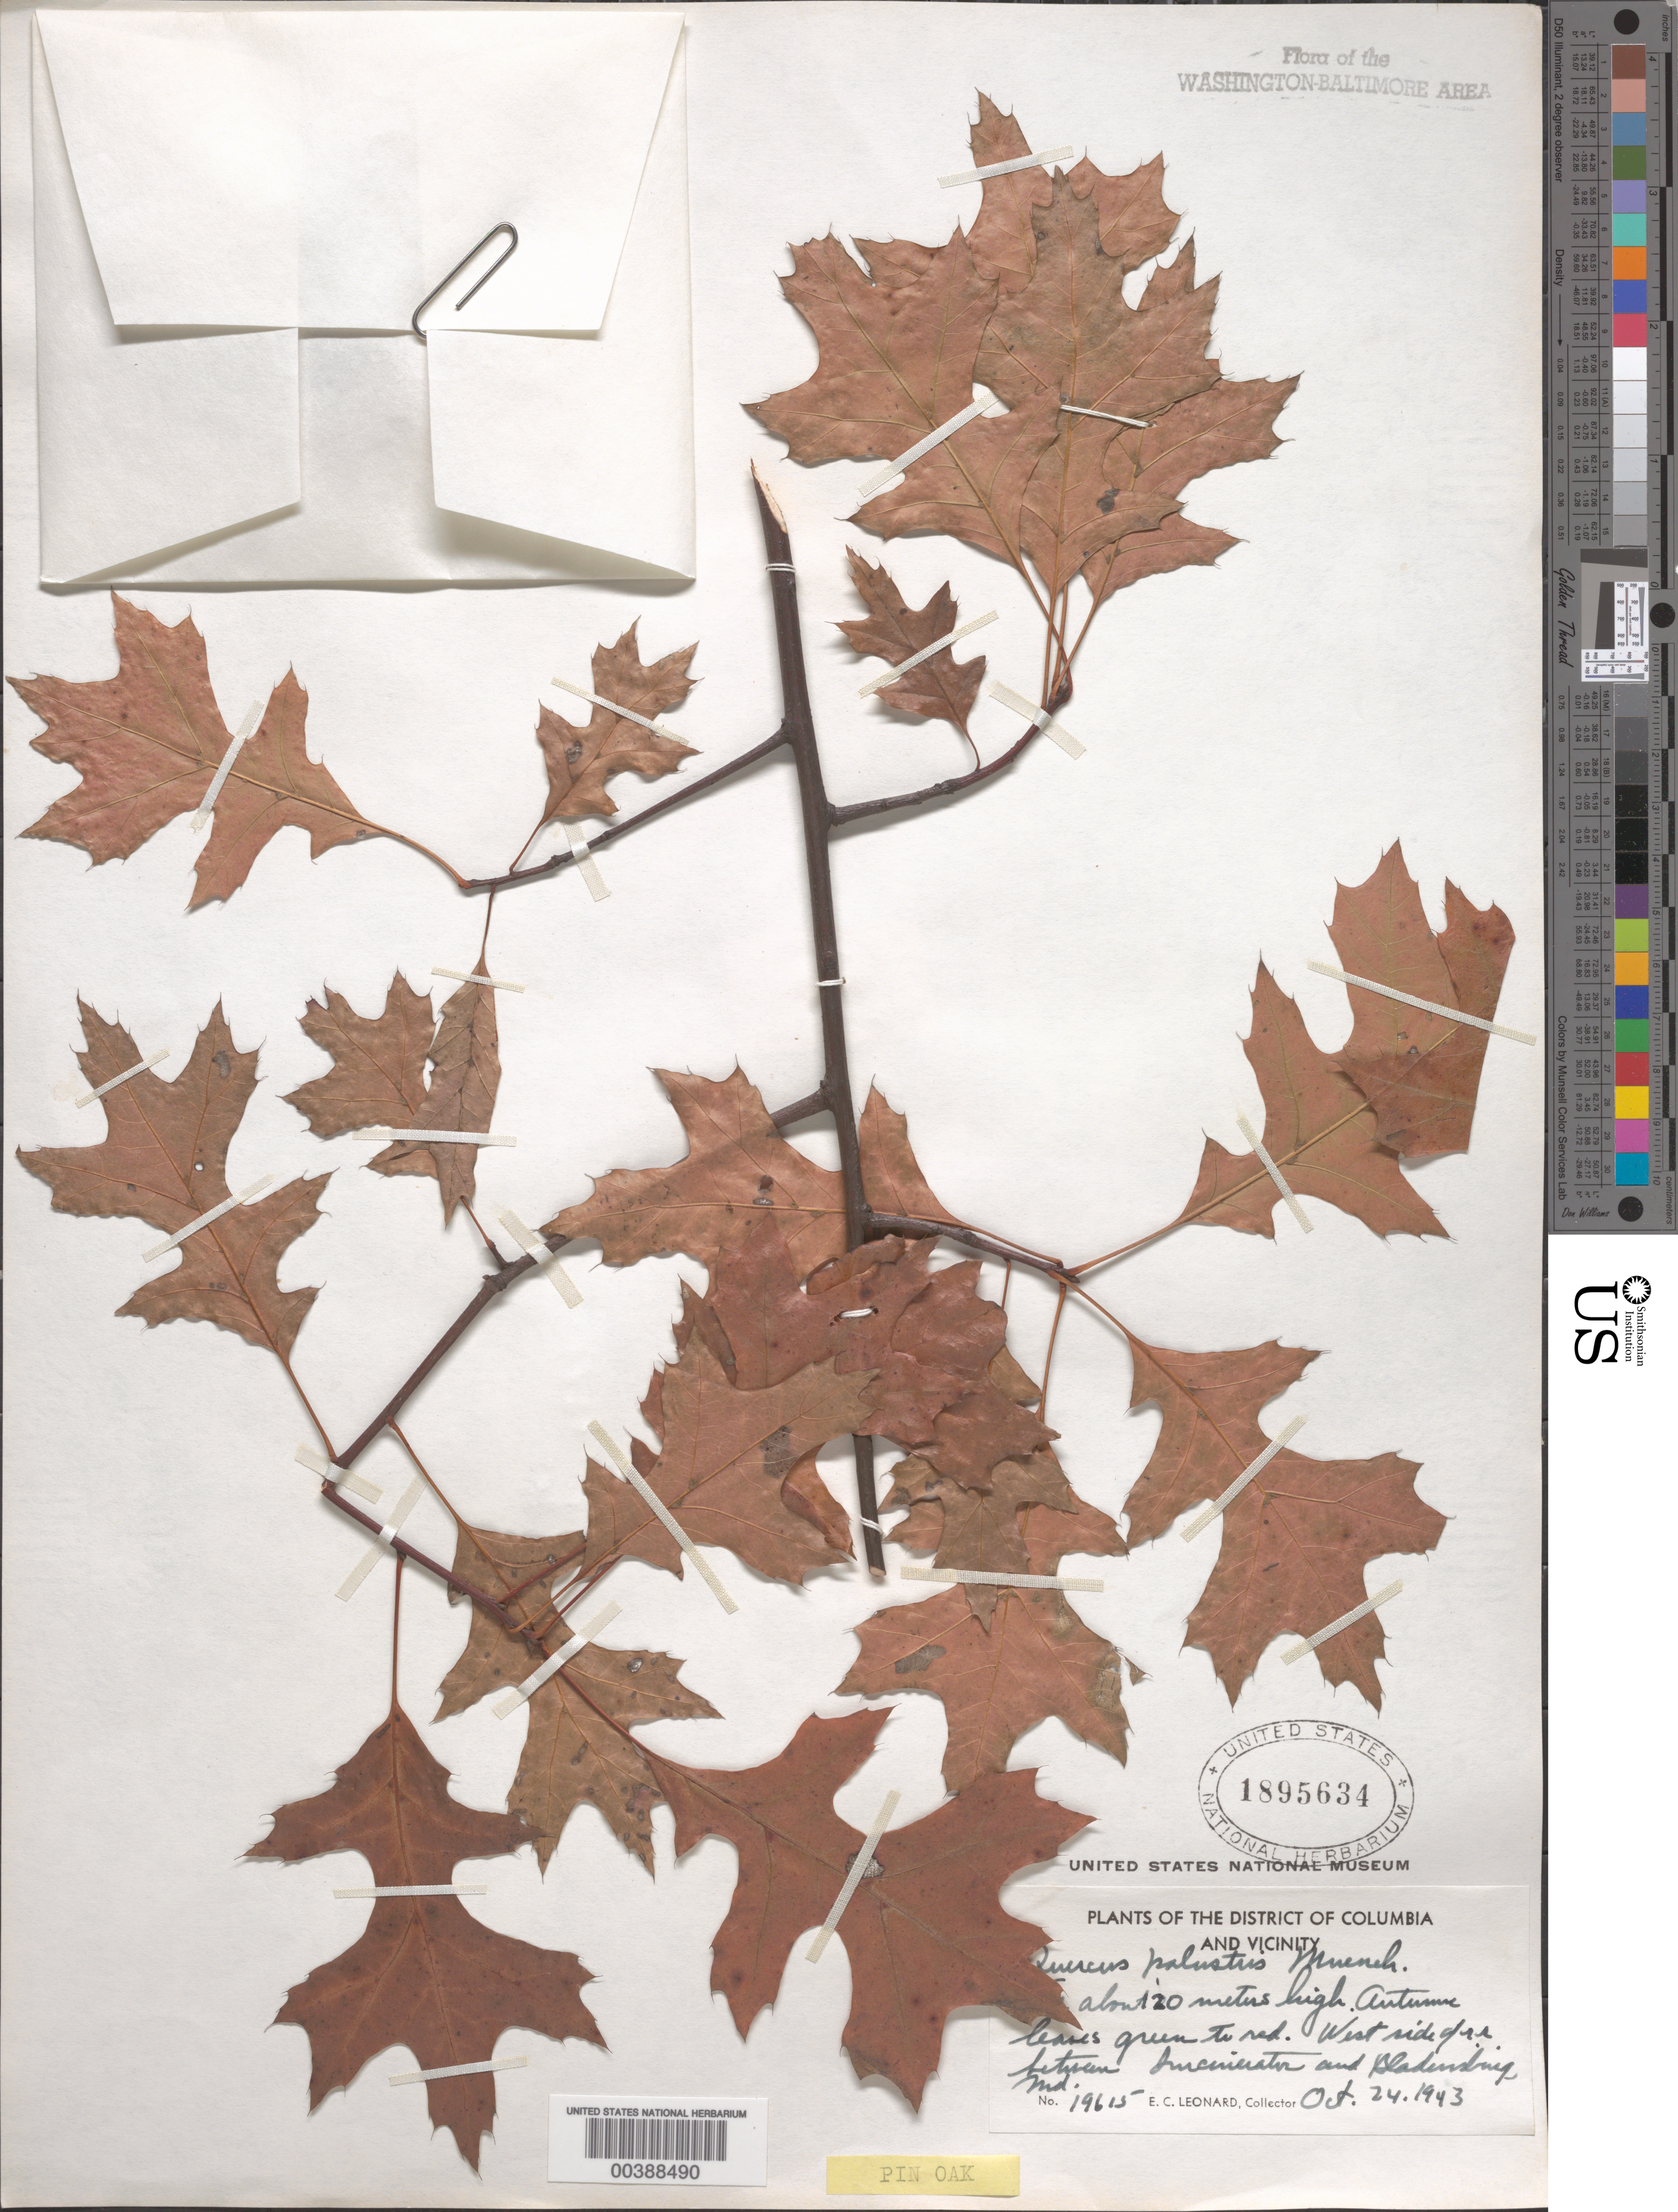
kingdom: Plantae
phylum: Tracheophyta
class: Magnoliopsida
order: Fagales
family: Fagaceae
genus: Quercus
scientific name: Quercus palustris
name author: Münchh.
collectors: E. C. Leonard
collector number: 19615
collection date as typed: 24 Oct 1943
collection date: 1943-10-24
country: United States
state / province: Maryland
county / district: Prince George's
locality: Between Incinerator and Bladensburg, railroad swamp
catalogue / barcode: US 1895634